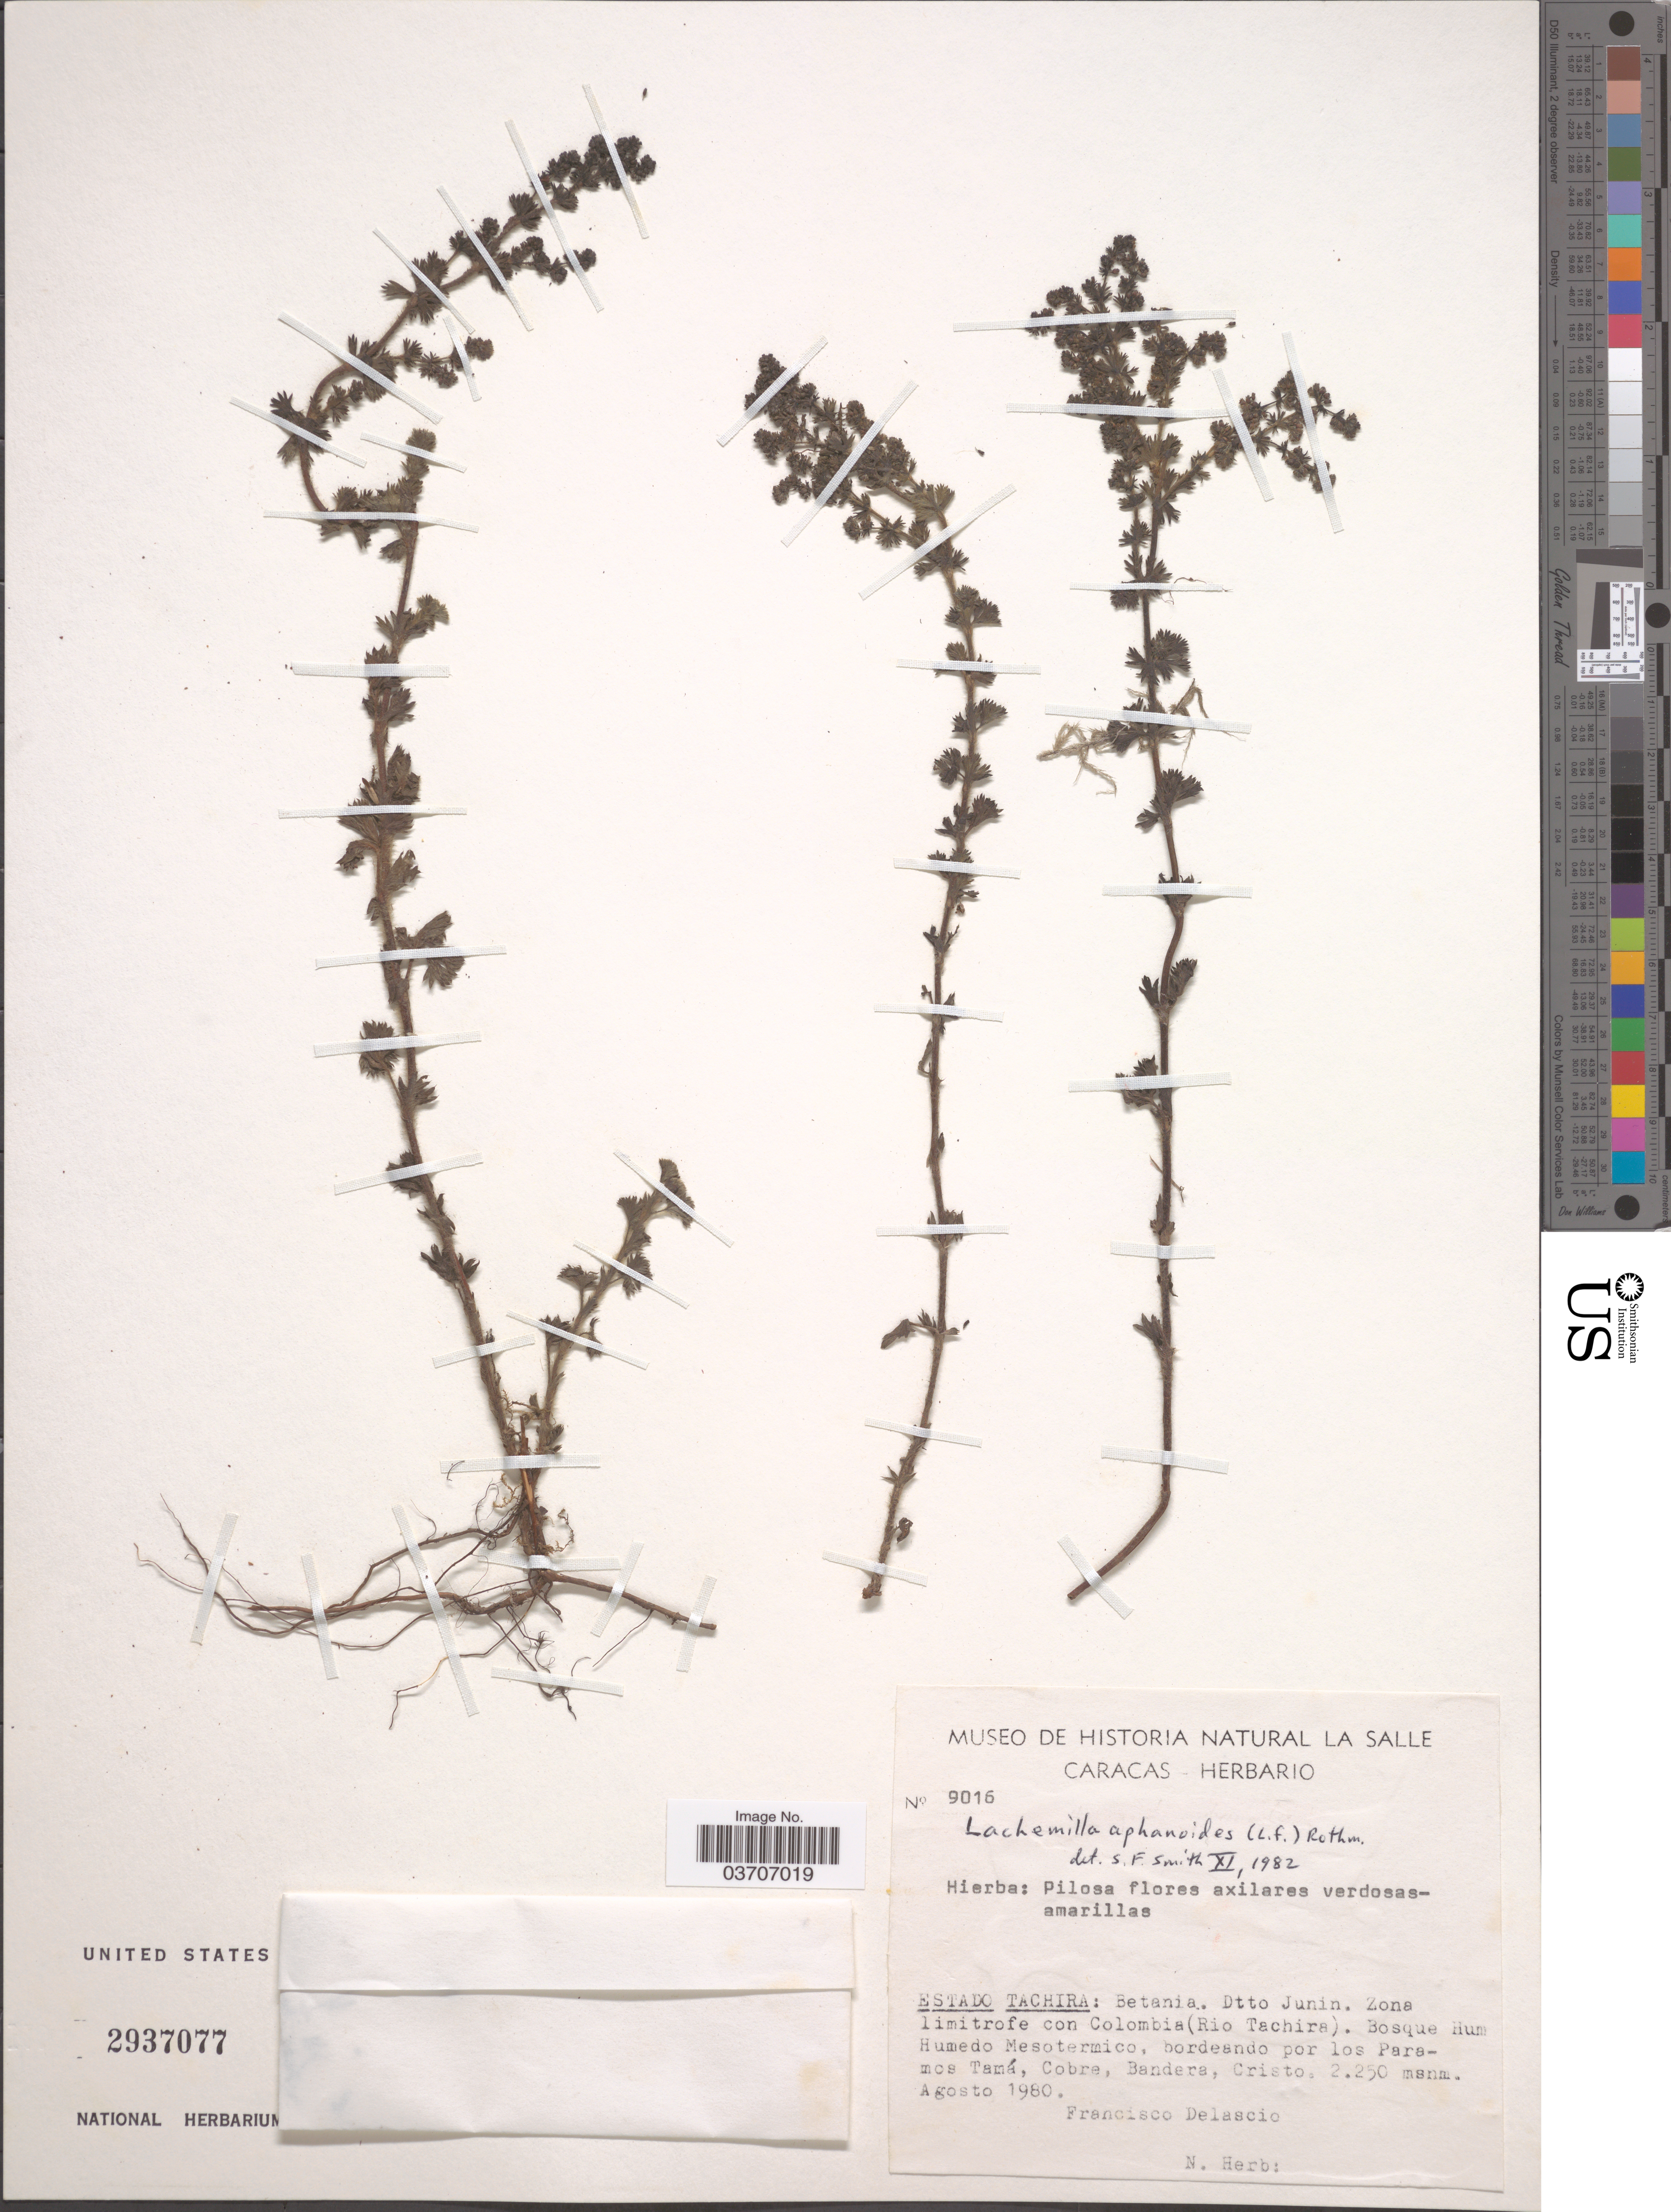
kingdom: Plantae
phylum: Tracheophyta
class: Magnoliopsida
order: Rosales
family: Rosaceae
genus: Lachemilla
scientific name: Lachemilla aphanoides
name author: (Mutis ex L. f.) Rothm.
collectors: F. Delascio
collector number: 9016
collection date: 1980-08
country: Venezuela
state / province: Tachira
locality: Betania. Dtto Junin. Zone limitrofe con Colombia (Rio Tachira). Bosque Hum Humedo Mesotermico, bordeando por los Paramos Tamá, Cobra, Bandera, Cristo.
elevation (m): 2250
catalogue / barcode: US 2937077